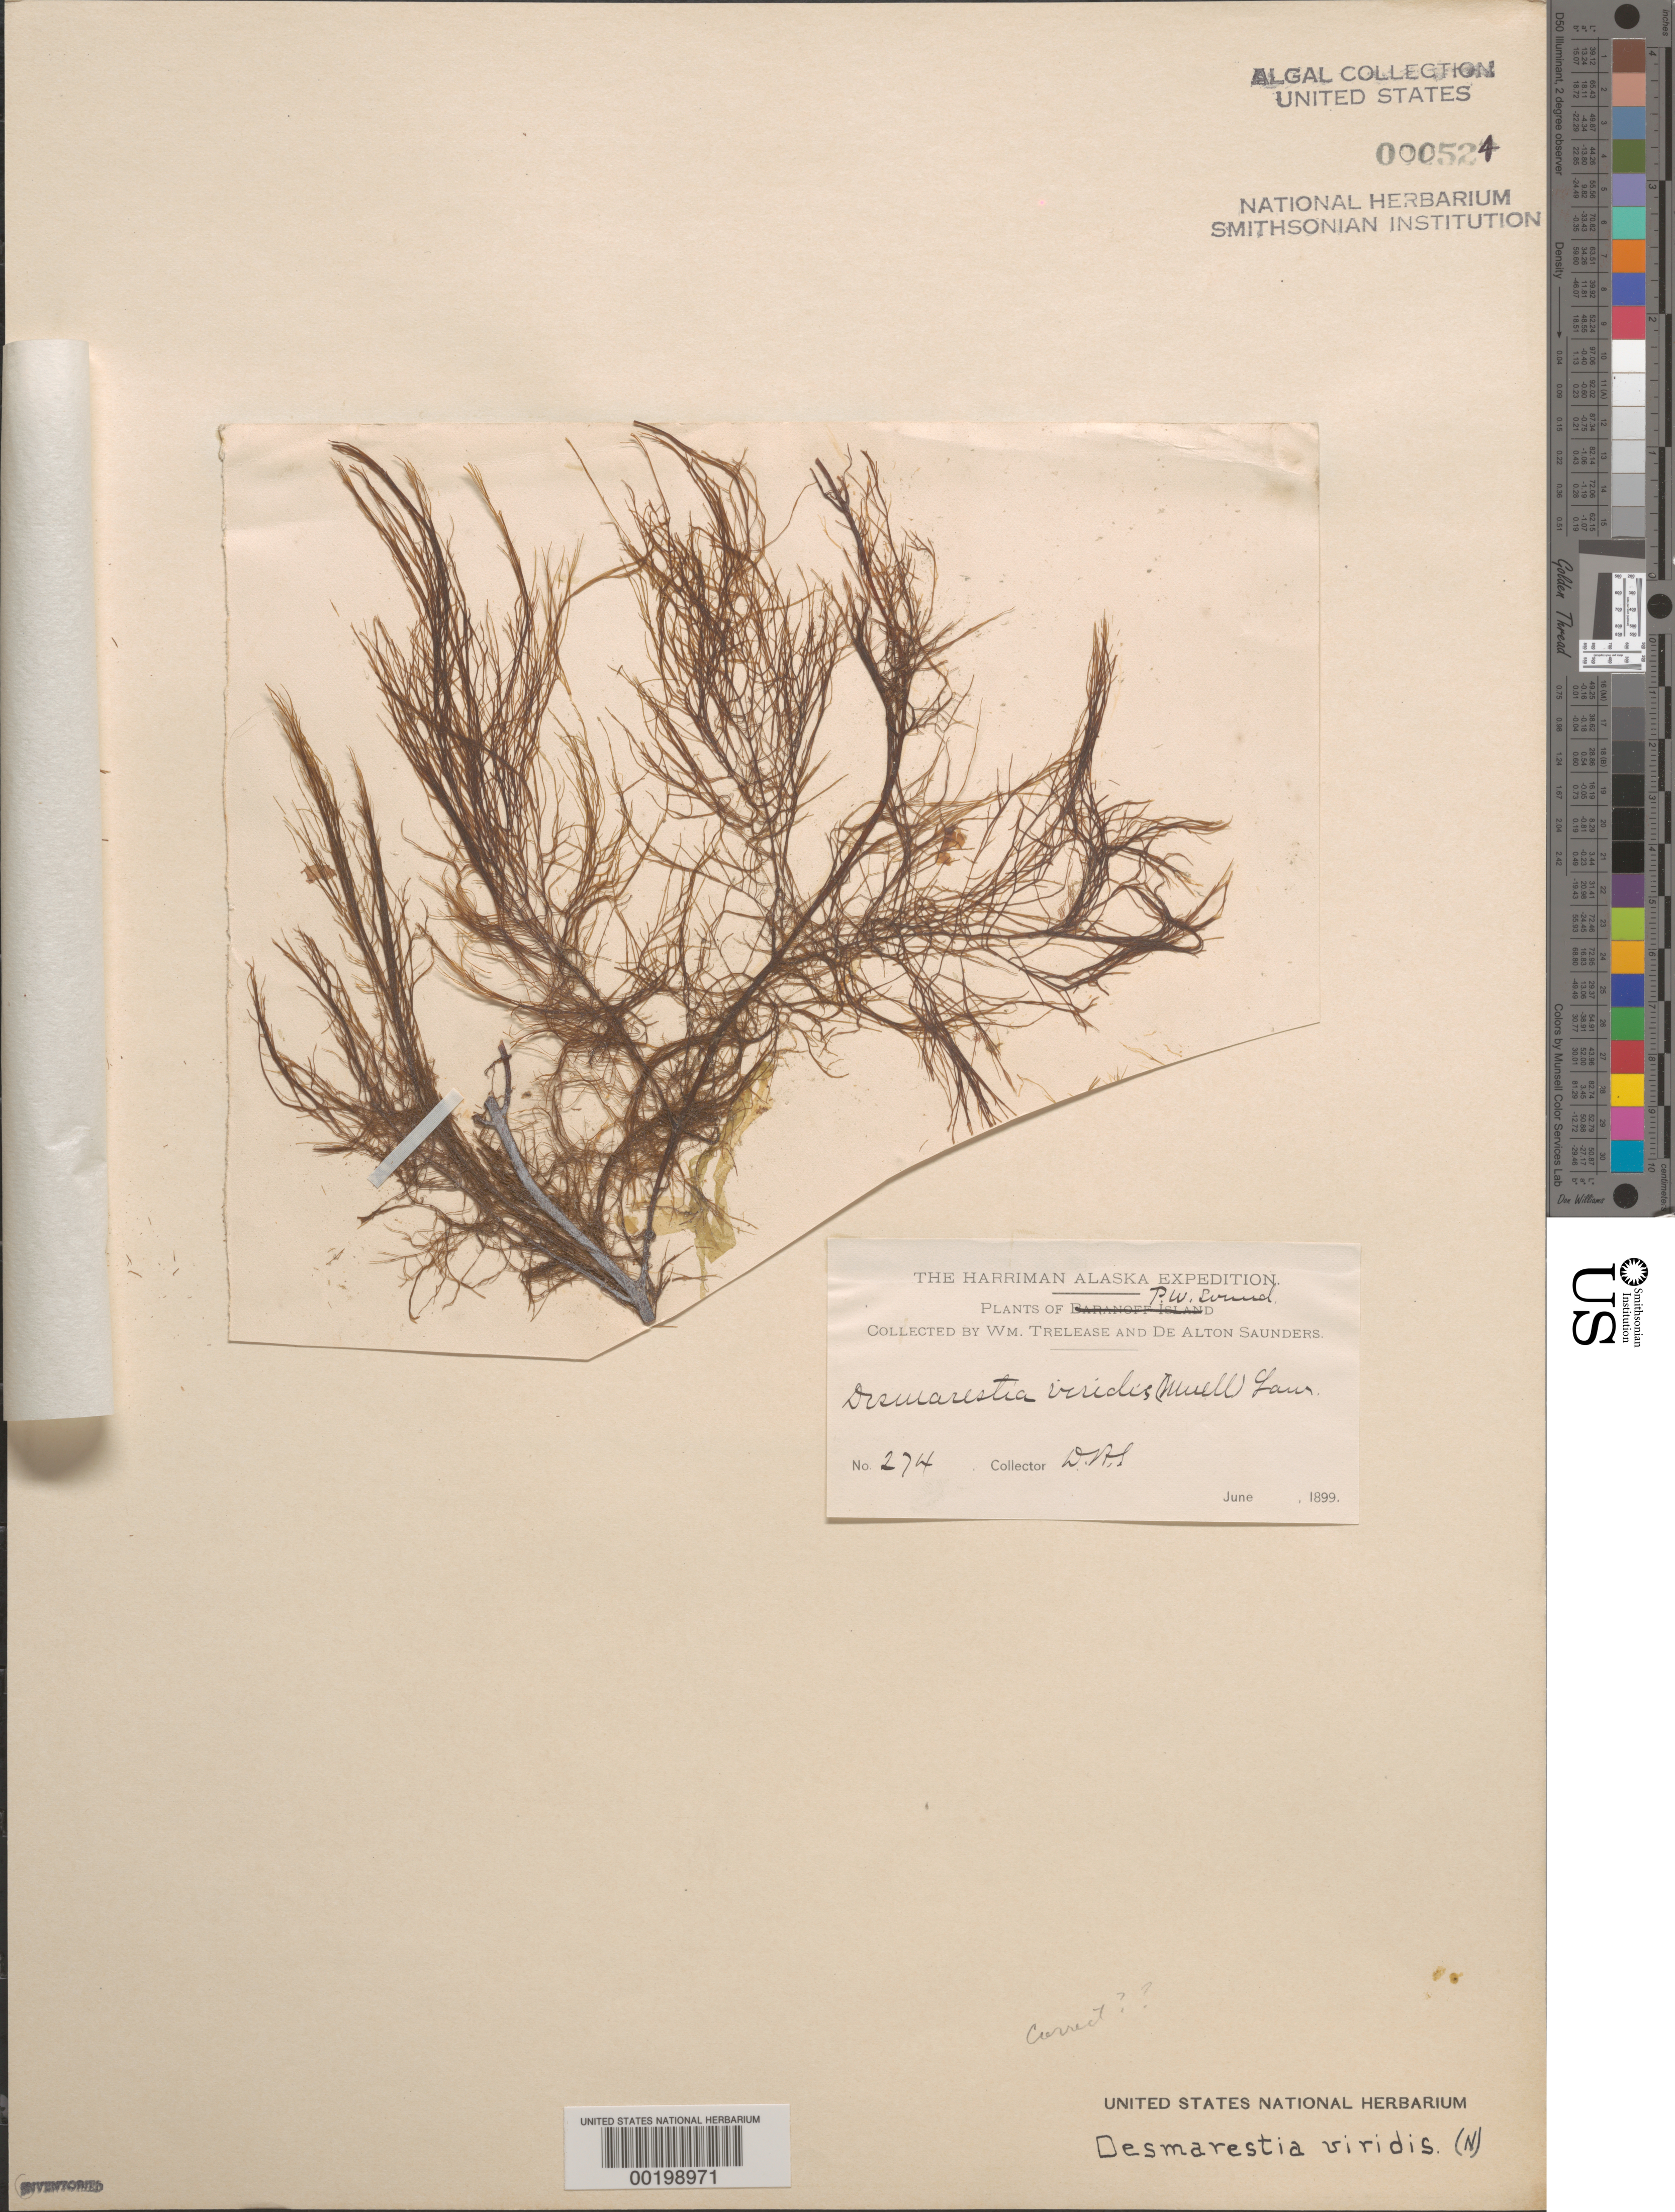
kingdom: Chromista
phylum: Ochrophyta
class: Phaeophyceae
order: Desmarestiales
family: Desmarestiaceae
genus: Desmarestia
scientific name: Desmarestia viridis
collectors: D. Saunders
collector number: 274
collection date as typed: Jun 1899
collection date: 1899-06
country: United States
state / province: Alaska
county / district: Valdez-Cordova Division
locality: Prince William Sound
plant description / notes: Harriman Alaska Expedition, 1899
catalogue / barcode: US 524